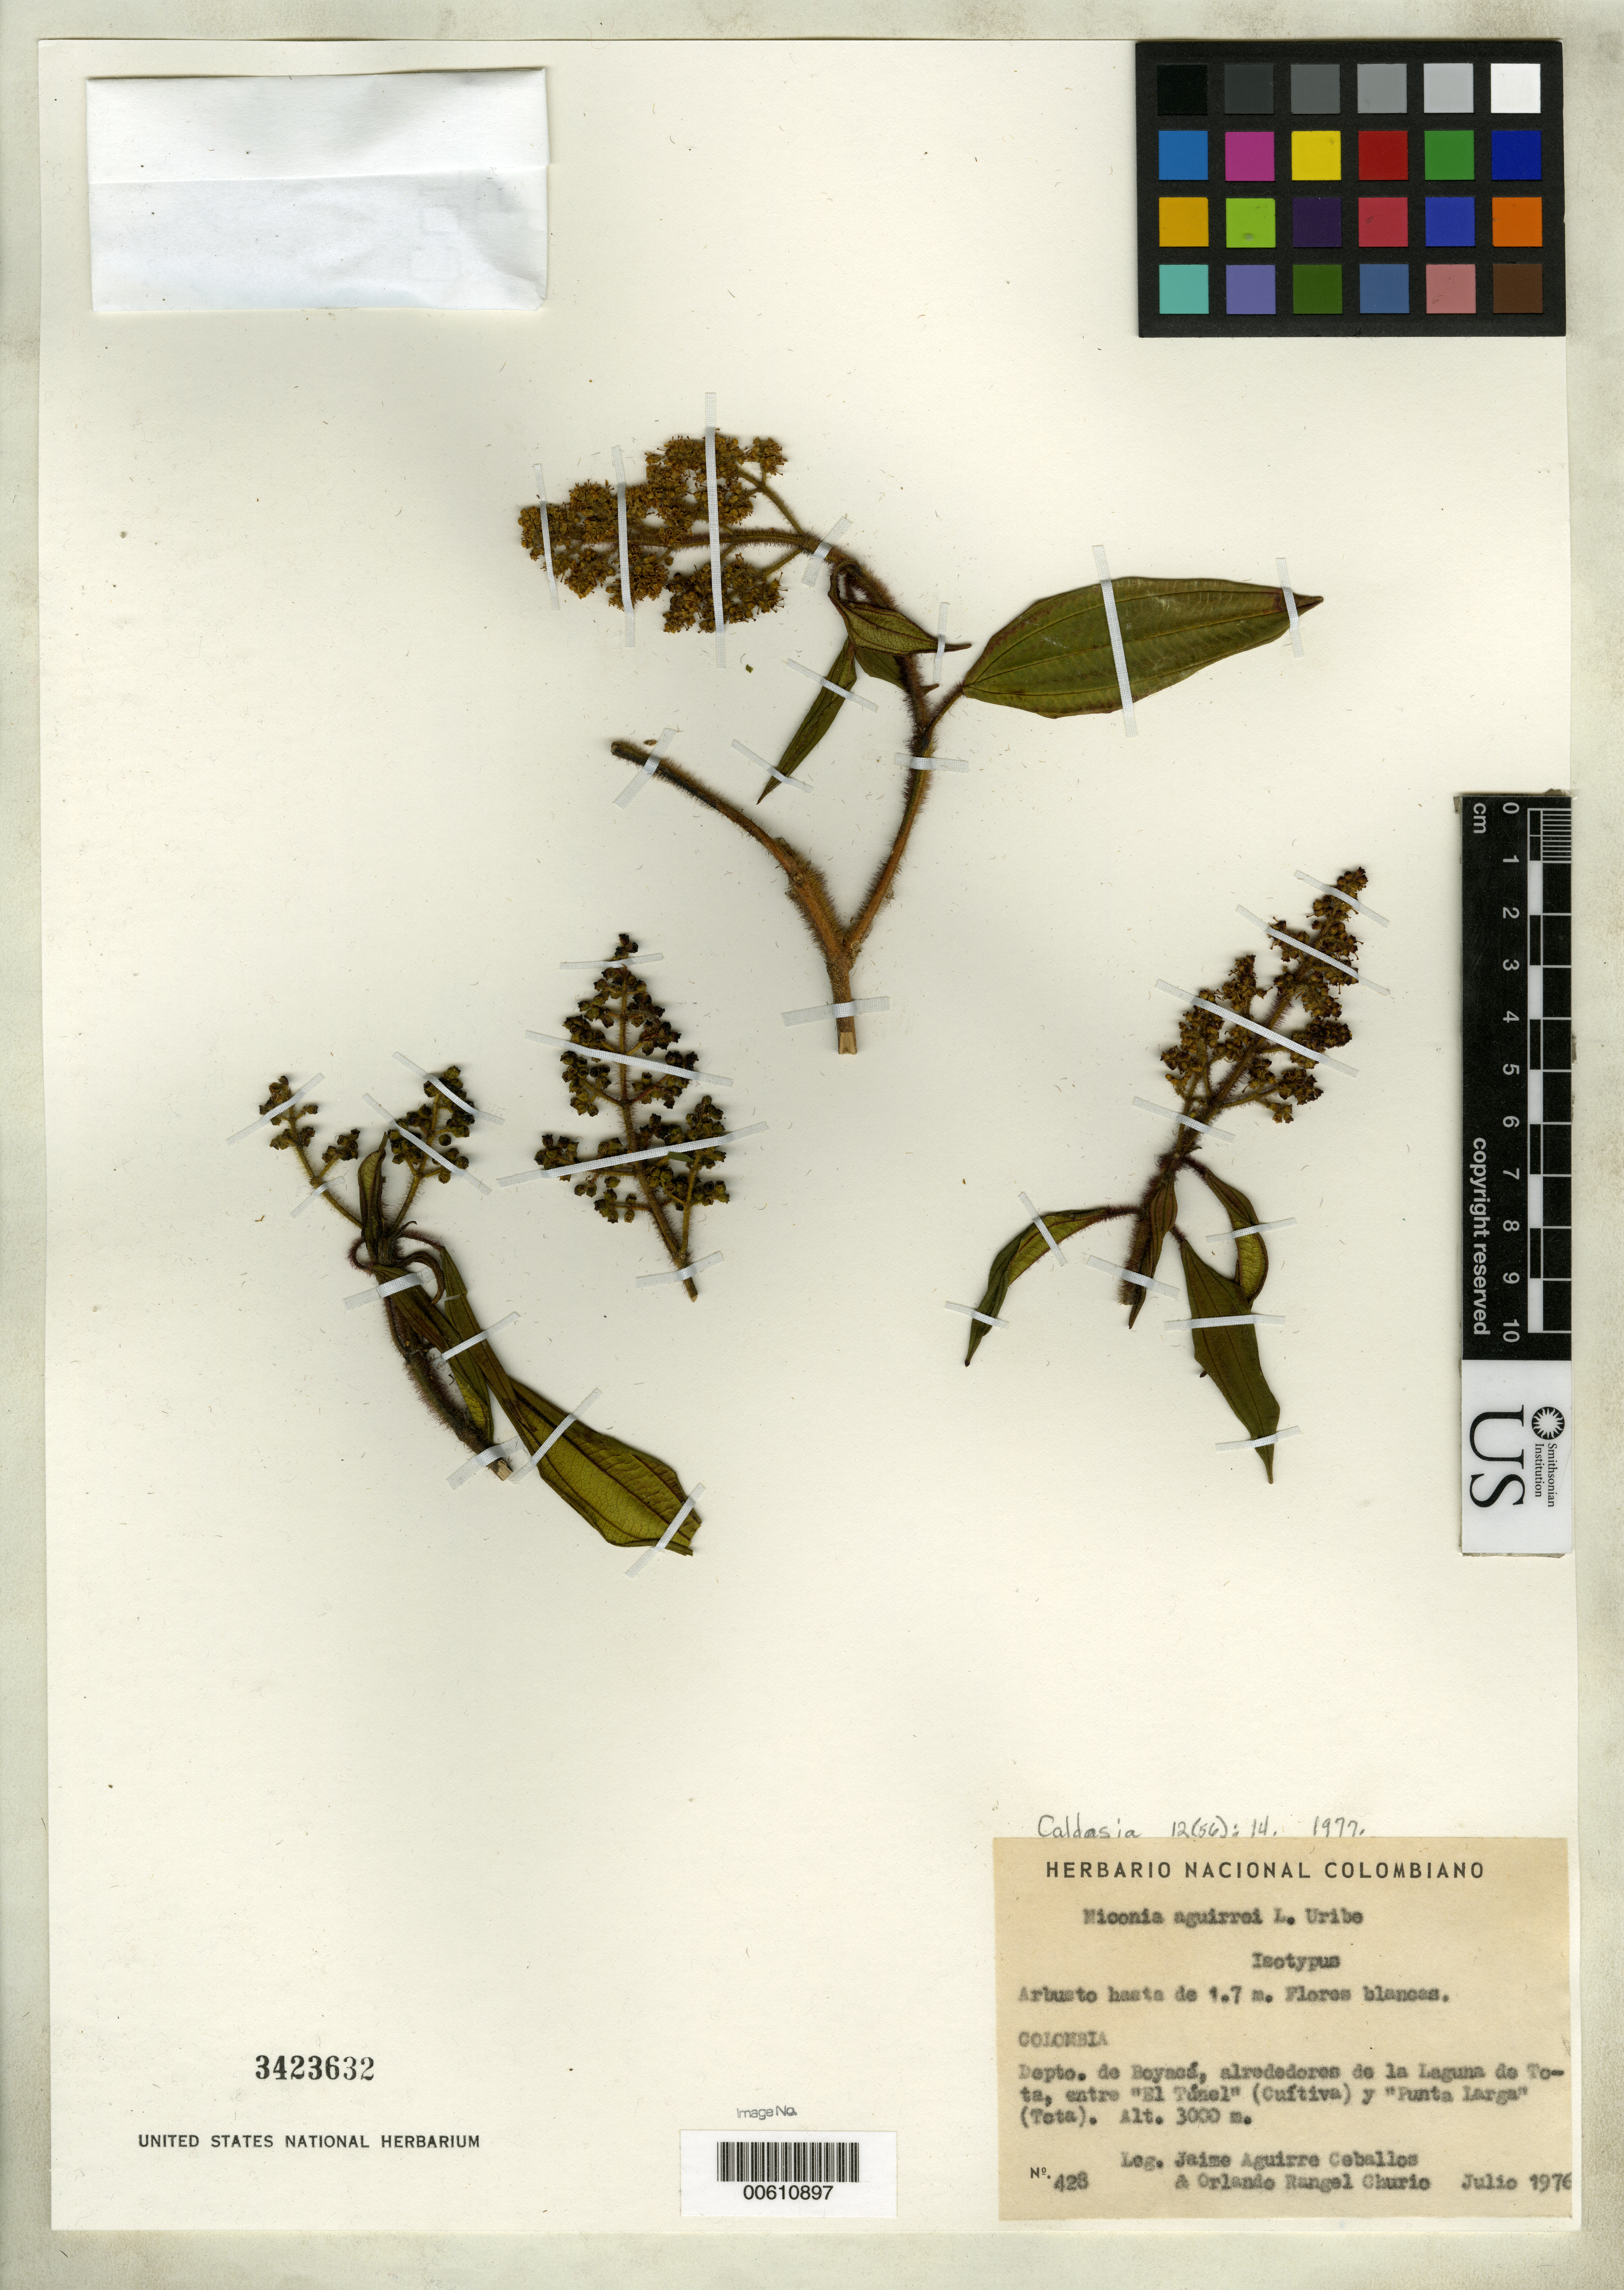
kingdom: Plantae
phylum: Tracheophyta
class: Magnoliopsida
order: Myrtales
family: Melastomataceae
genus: Miconia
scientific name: Miconia aguirrei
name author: L. Uribe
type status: Isotype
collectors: J. Aguirre C. & J. O. Rangel Ch.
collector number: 428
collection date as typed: Jul 1976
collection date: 1976-07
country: Colombia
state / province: Boyacá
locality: Laguna de Tota, between El TUnel and Punta Larga.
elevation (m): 3000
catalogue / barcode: US 3423632